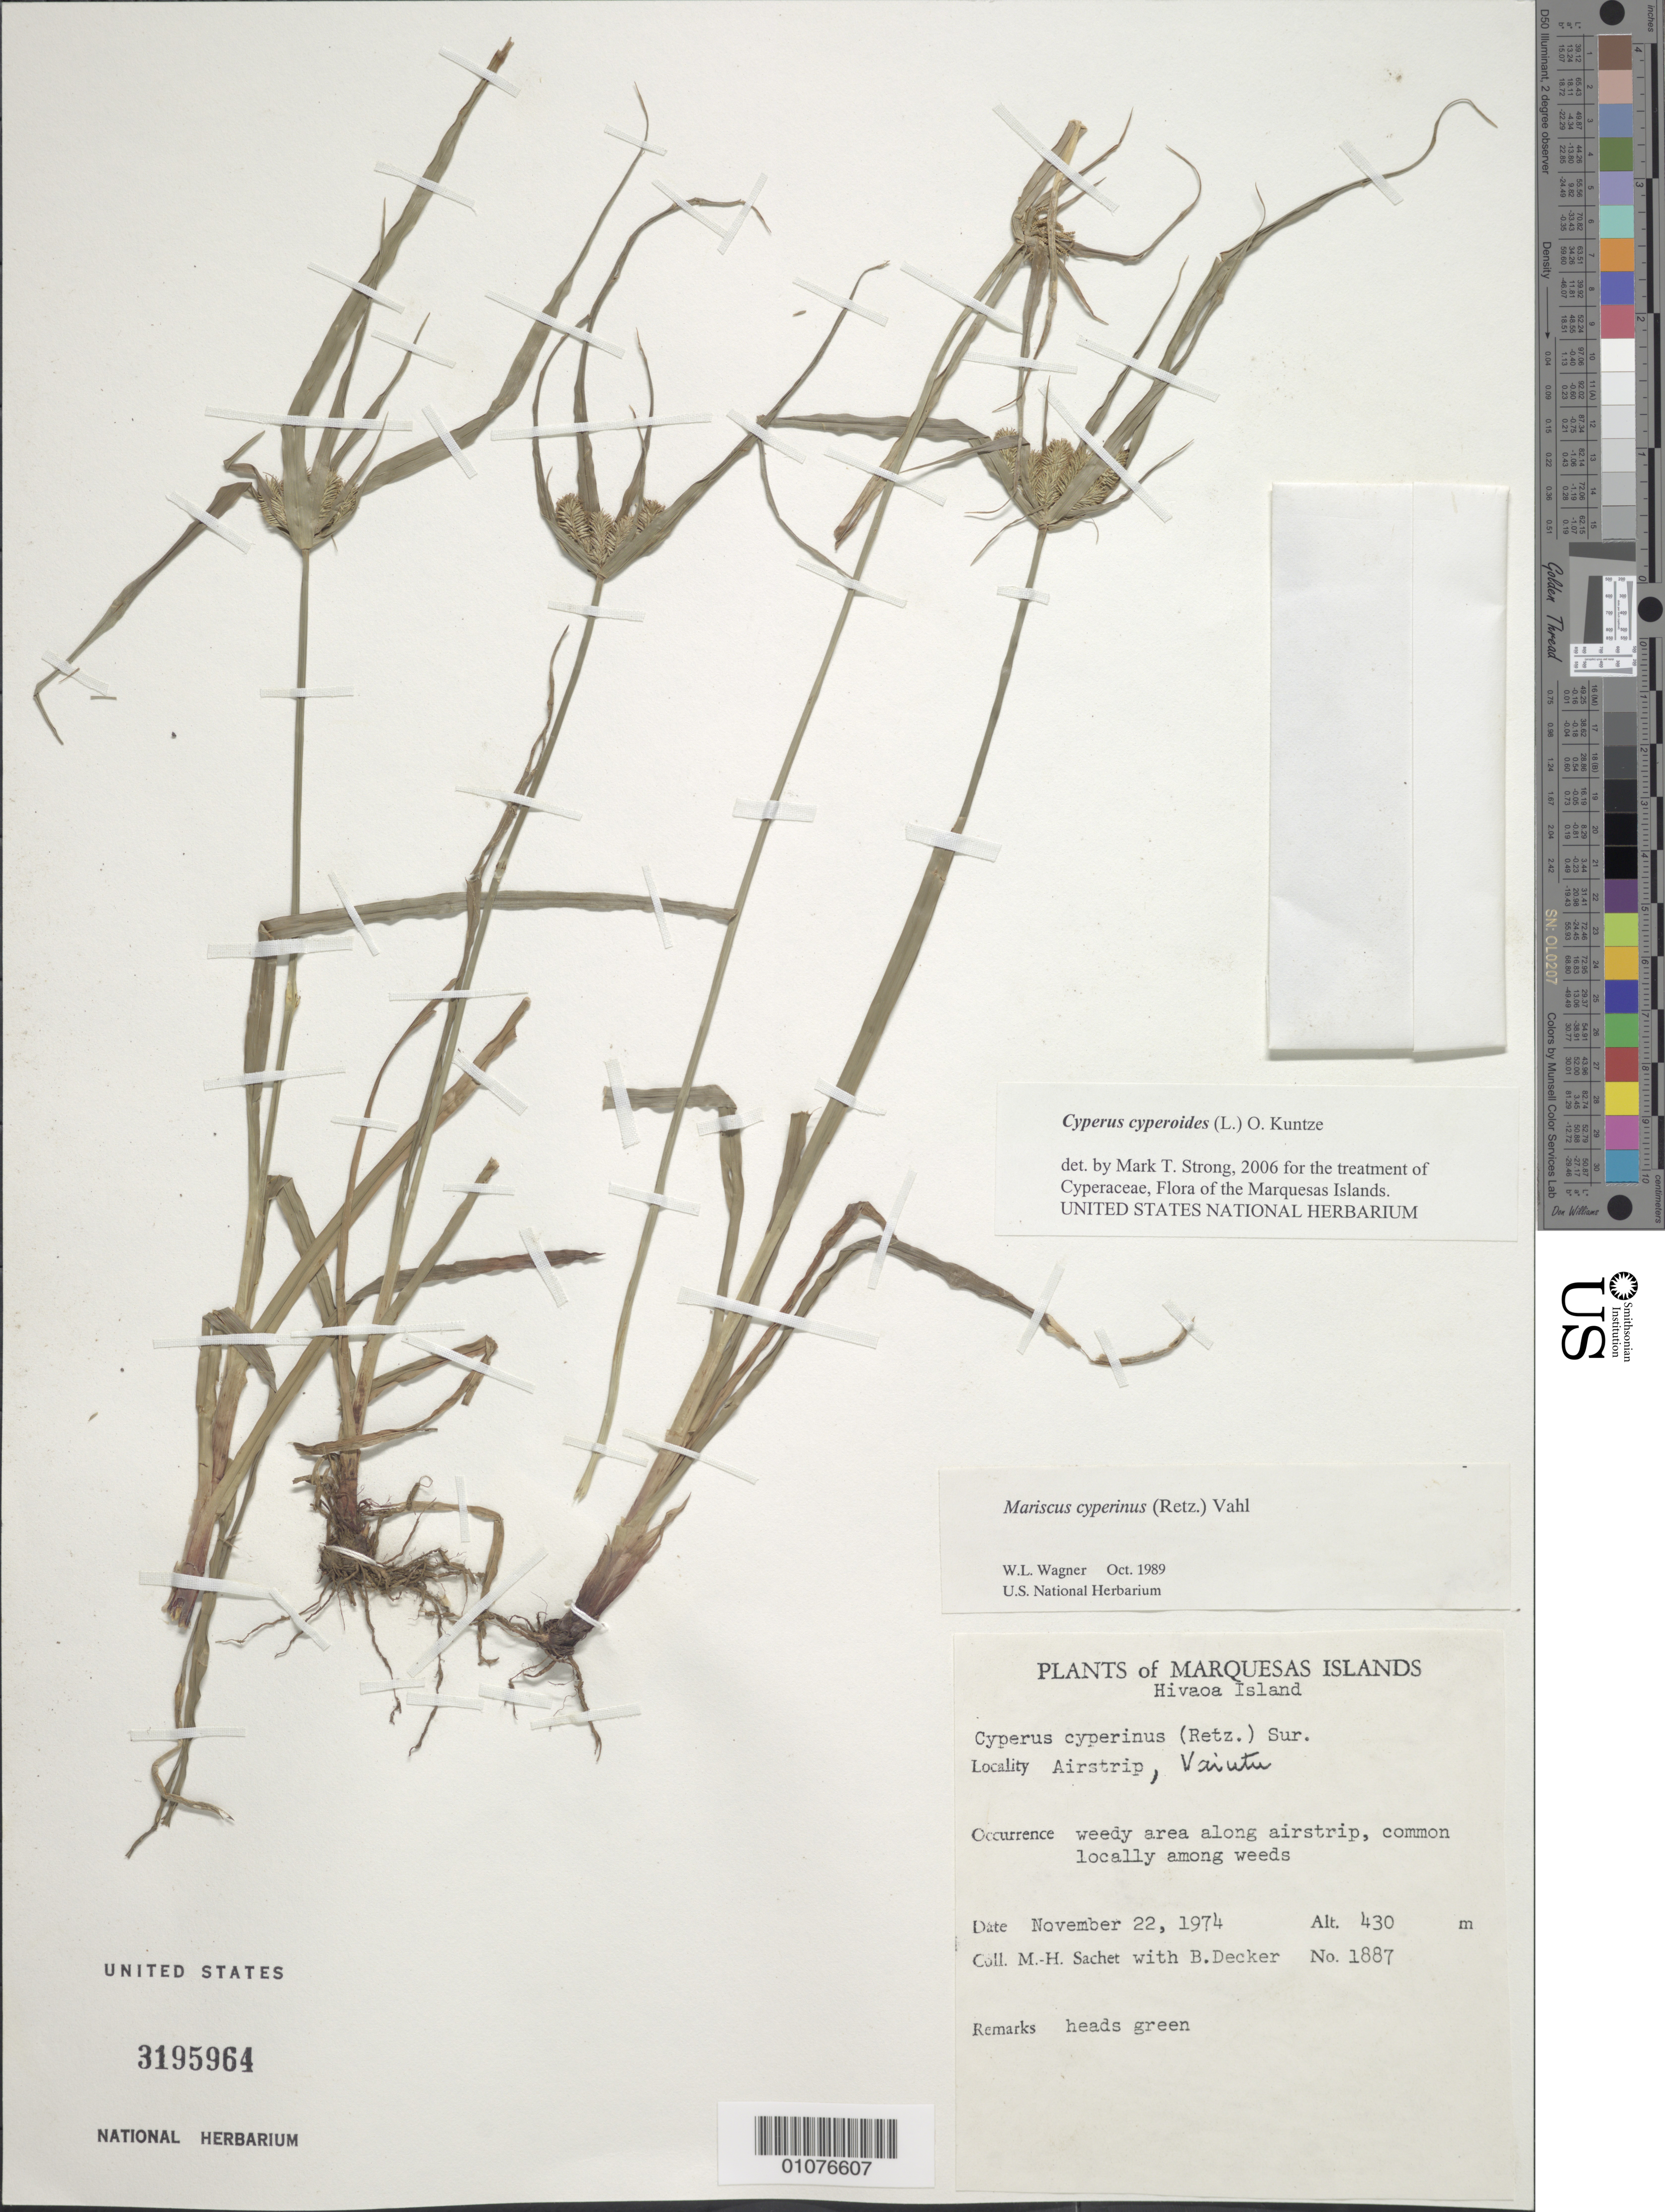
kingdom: Plantae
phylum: Tracheophyta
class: Liliopsida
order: Poales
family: Cyperaceae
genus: Cyperus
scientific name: Cyperus cyperoides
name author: (L.) Kuntze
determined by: Strong, M. T., (US), Smithsonian Institution - National Museum of Natural History (UNITED STATES)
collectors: M.-H. Sachet & B. G. Decker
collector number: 1887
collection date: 1974-11-22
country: French Polynesia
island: Hiva Oa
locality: Vaiutu, airstrip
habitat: Weedy area along airstrip, common locally among weeds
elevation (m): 430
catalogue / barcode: US 3195964